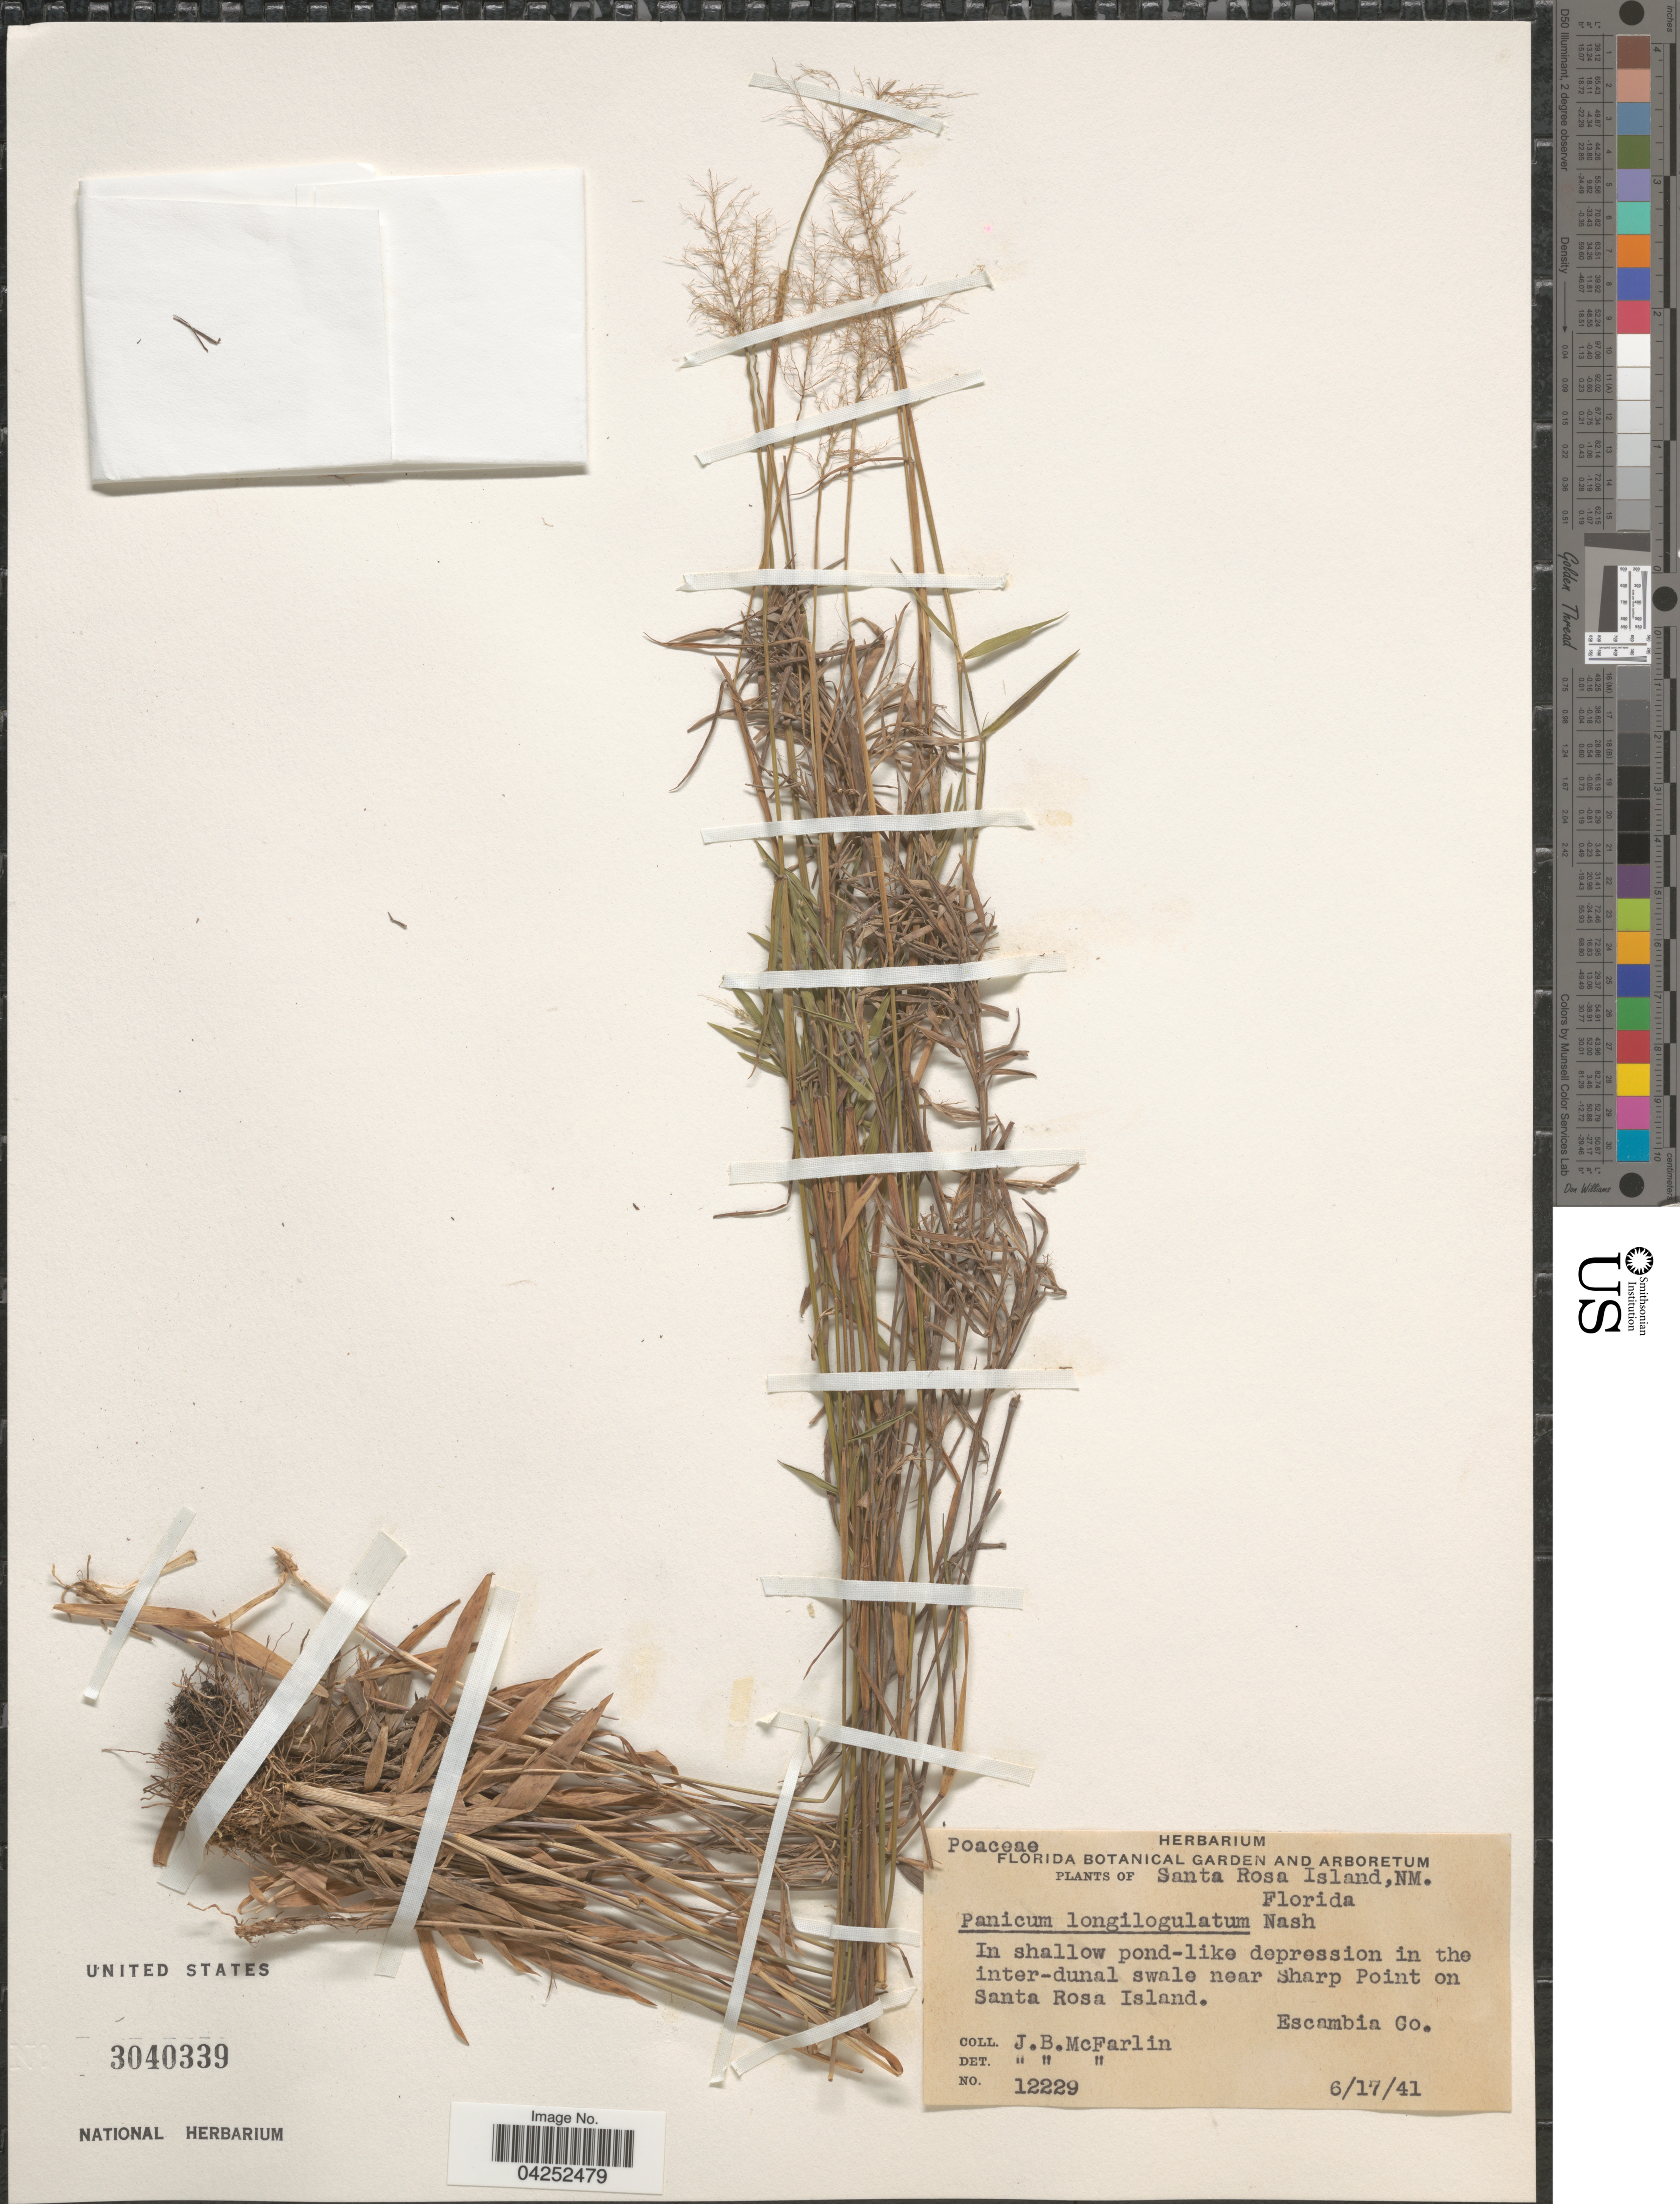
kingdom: Plantae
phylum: Tracheophyta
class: Liliopsida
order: Poales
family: Poaceae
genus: Dichanthelium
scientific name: Dichanthelium bicknellii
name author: (Nash) LeBlond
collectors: J. McFarlin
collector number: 12229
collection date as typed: Transcribed d/m/y: 17/6/41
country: United States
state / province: Florida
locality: Santa Rosa Island,NM. In shallow pond-like depression in the inter-dunal swale near Sharp Point on Santa Rosa Island. Escambia Co.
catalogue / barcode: US 3040339